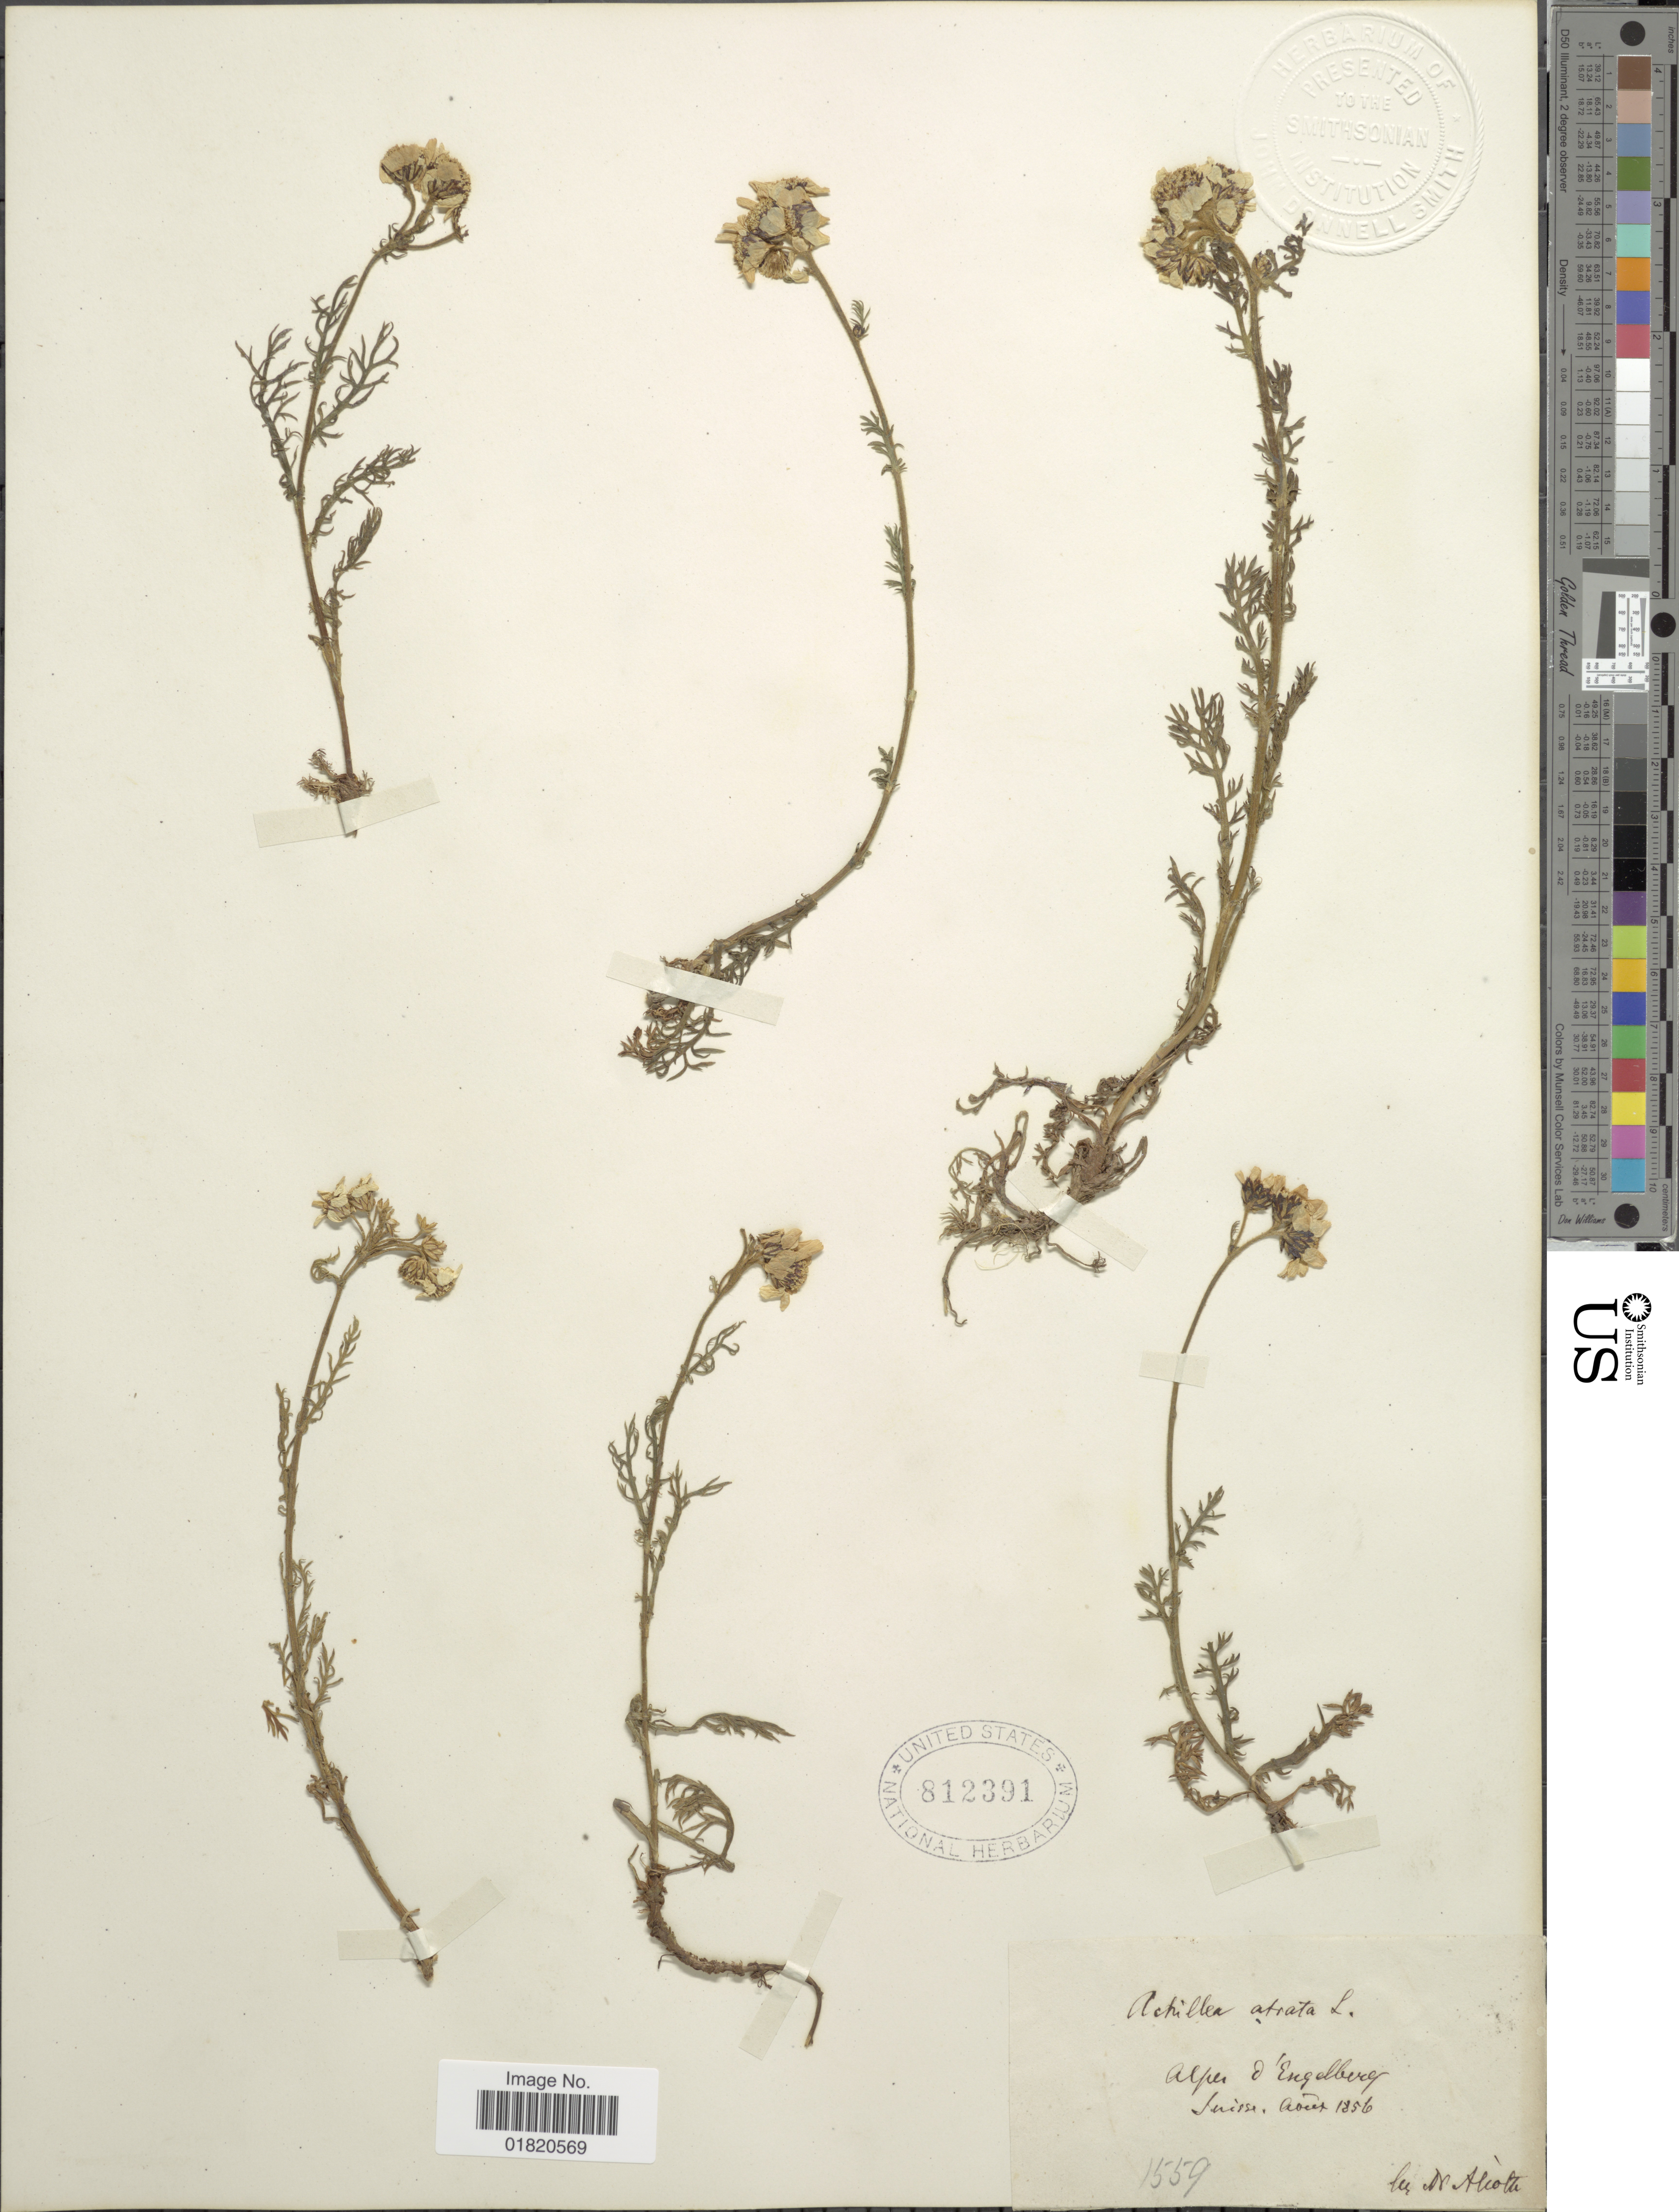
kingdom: Plantae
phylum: Tracheophyta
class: Magnoliopsida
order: Asterales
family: Asteraceae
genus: Achillea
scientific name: Achillea atrata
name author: L.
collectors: Aliolte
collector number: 1559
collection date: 1856-08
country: Switzerland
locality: Alpen d'Engelberg. Swisse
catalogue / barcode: US 812391